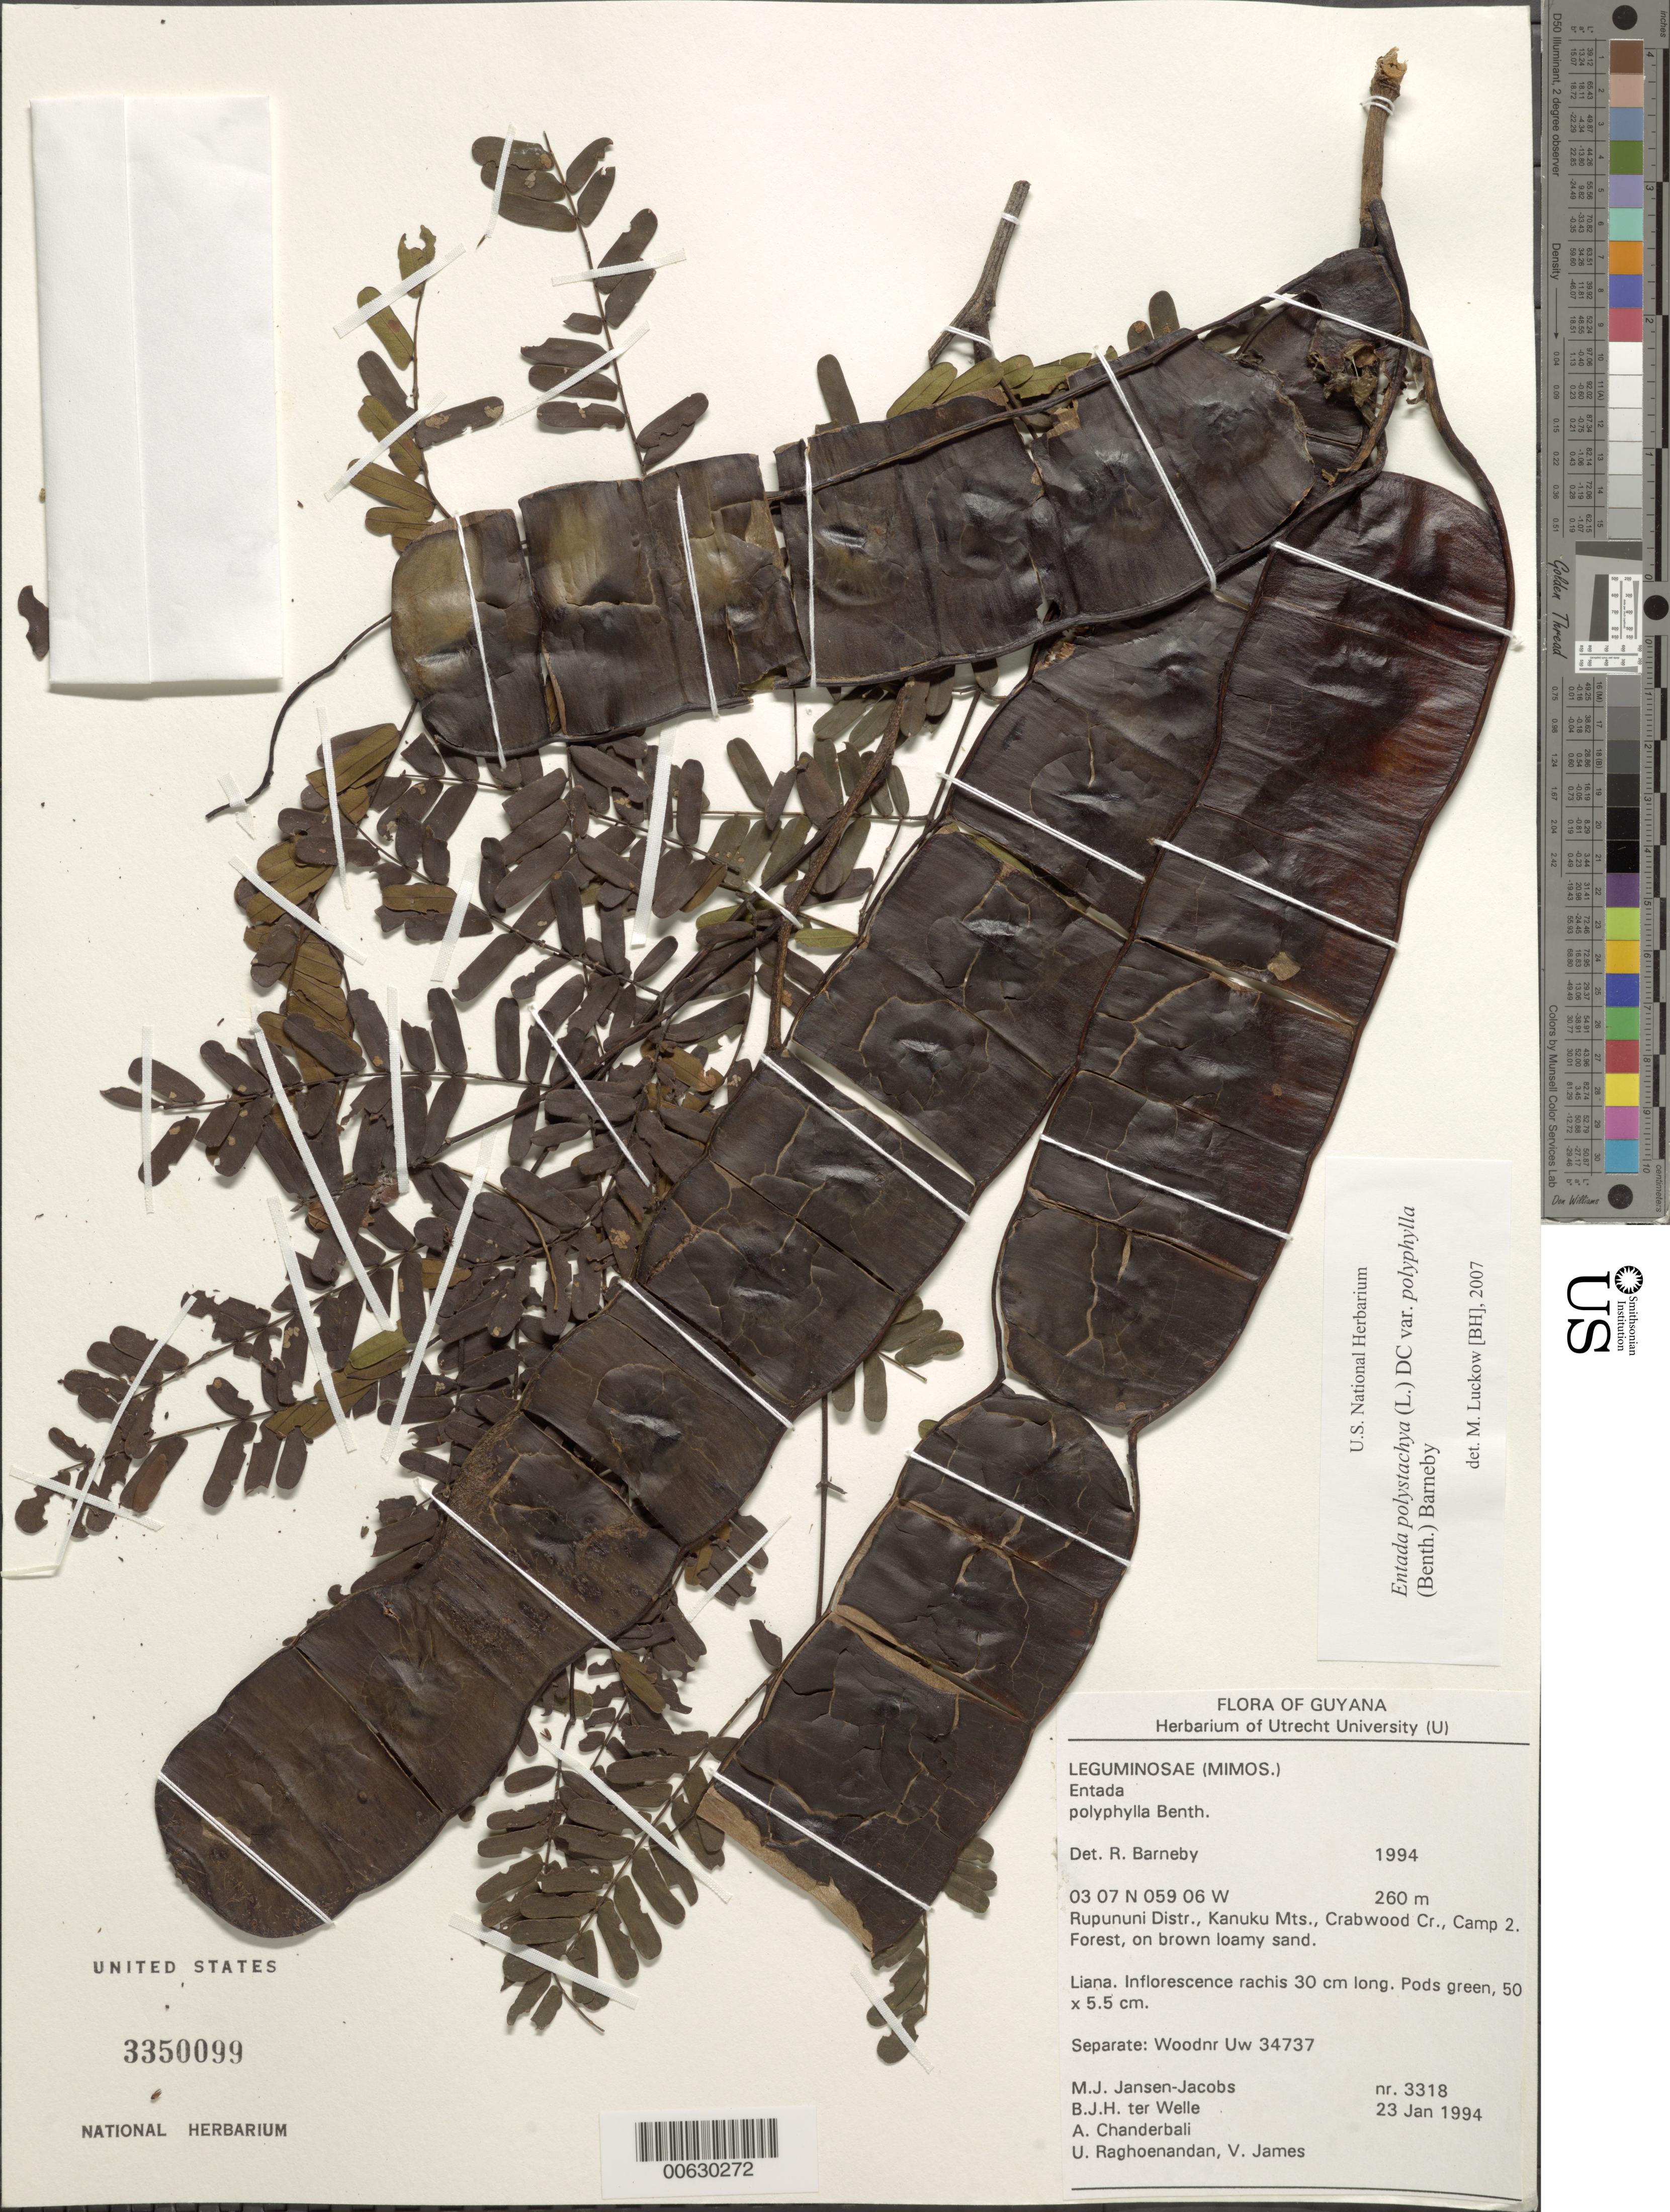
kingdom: Plantae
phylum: Tracheophyta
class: Magnoliopsida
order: Fabales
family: Fabaceae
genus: Entada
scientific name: Entada polystachya var. polyphylla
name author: (Benth.) Barneby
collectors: M. J. Jansen-Jacobs, B. ter Welle, A. S. Chanderbali, U. Raghoenandan & V. James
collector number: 3318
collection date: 1994-01-23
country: Guyana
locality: Rupununi Distr., Kanuku Mts., Crabwood Cr., Camp 2.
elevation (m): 260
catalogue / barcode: US 3350099